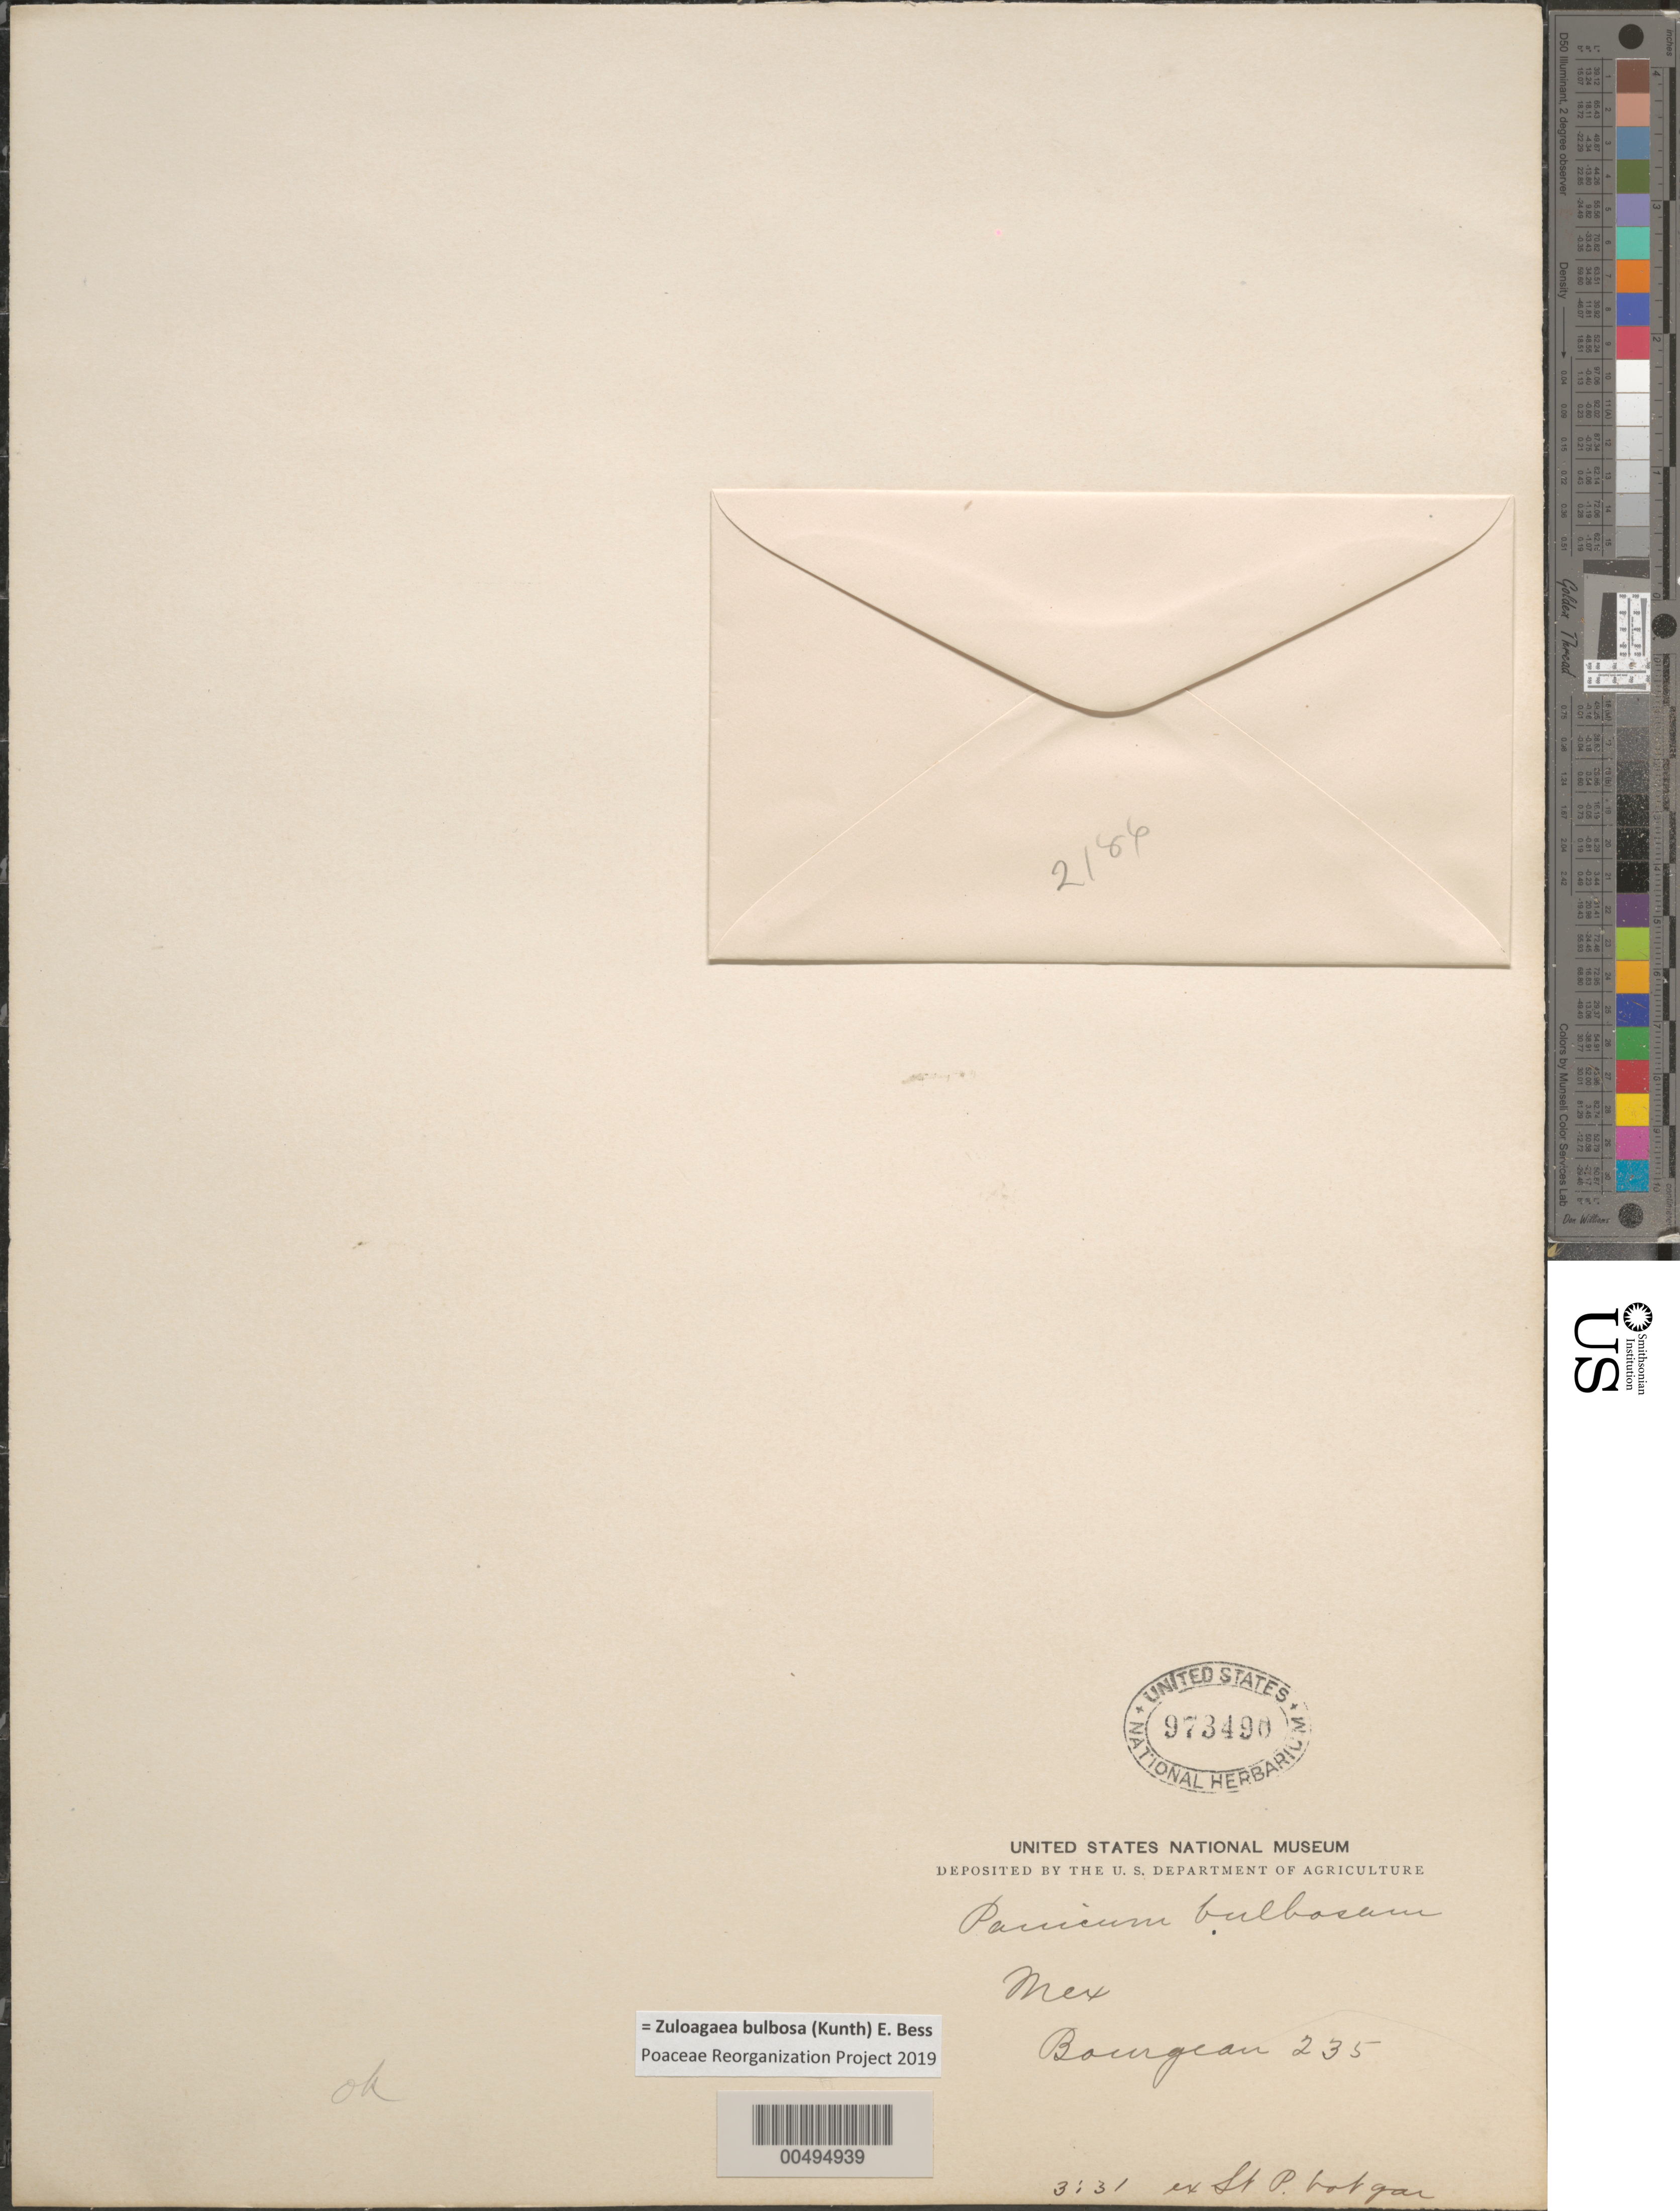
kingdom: Plantae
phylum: Tracheophyta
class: Liliopsida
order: Poales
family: Poaceae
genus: Panicum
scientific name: Panicum bulbosum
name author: Kunth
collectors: E. Bourgeau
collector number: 235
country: Mexico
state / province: Jalisco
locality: San Ramon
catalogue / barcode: US 973490